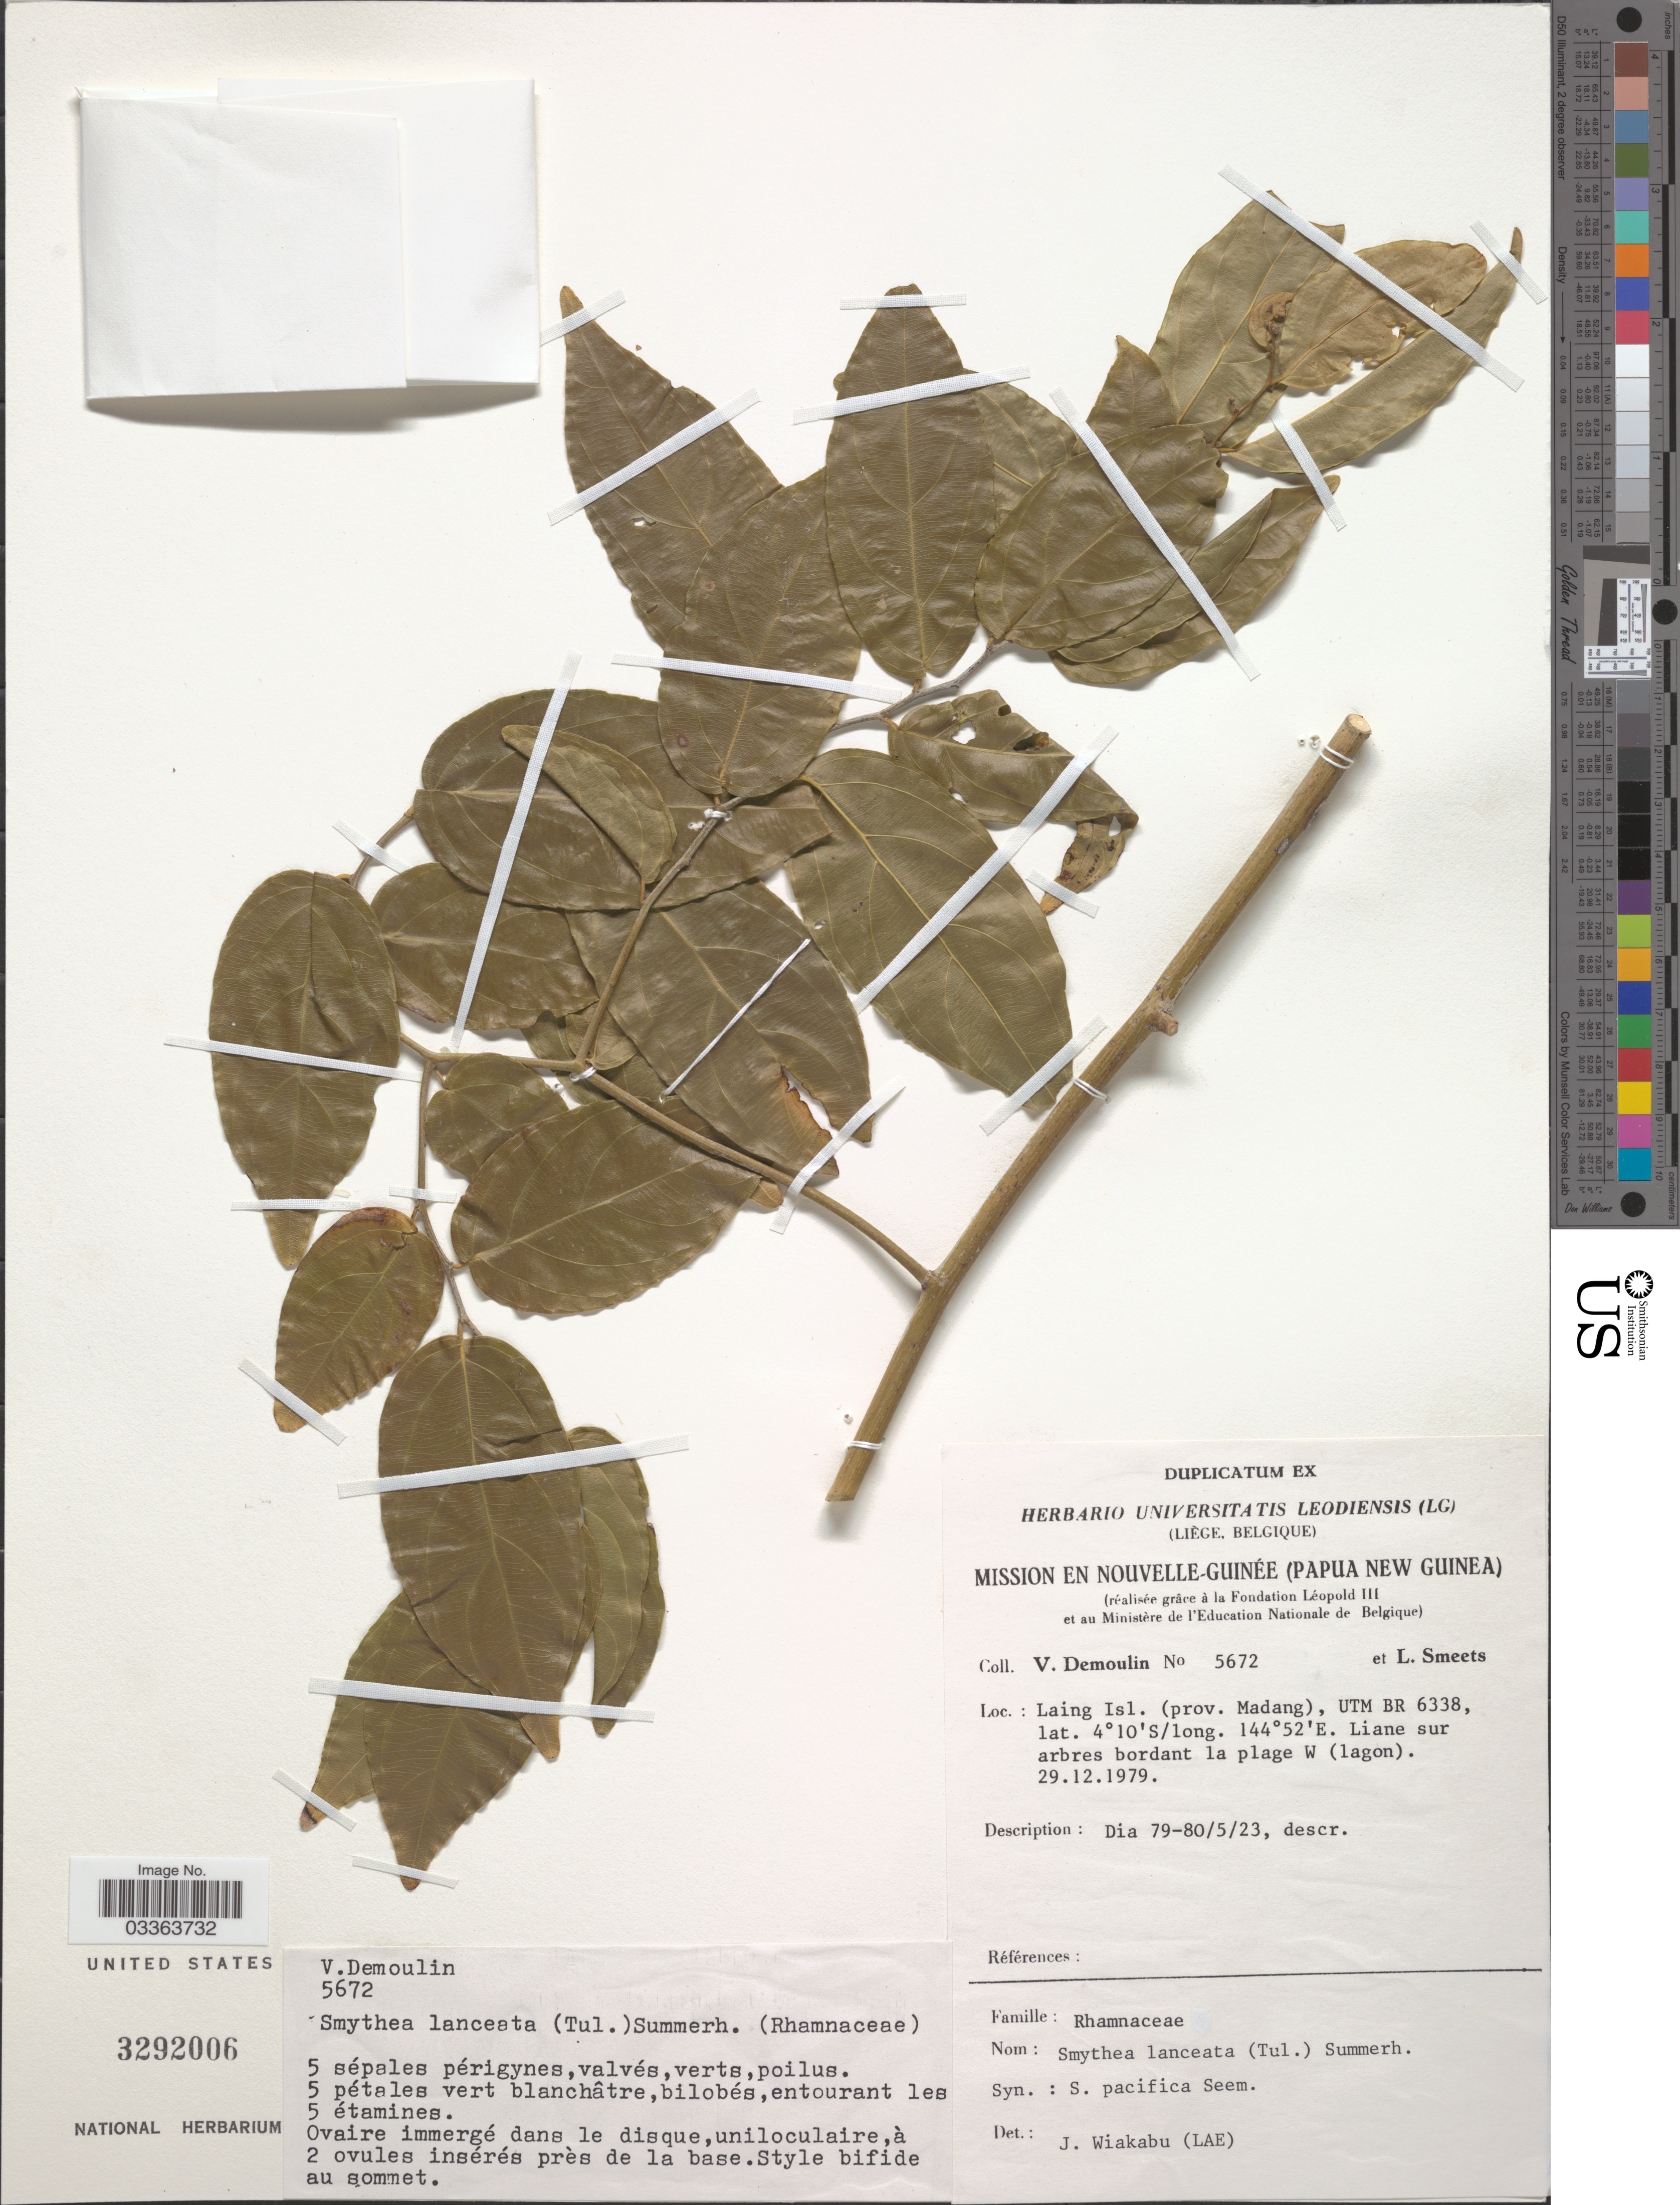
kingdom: Plantae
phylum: Tracheophyta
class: Magnoliopsida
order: Rosales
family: Rhamnaceae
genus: Smythea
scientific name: Smythea lanceata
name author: Summerh.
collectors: V. Demoulin & L. Smeets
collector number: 5672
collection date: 1979-12-29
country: Papua New Guinea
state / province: Madang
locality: Laing Isl, UTM Br 6338. Liane sur arbres bordant la plage W (lagon).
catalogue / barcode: US 3292006